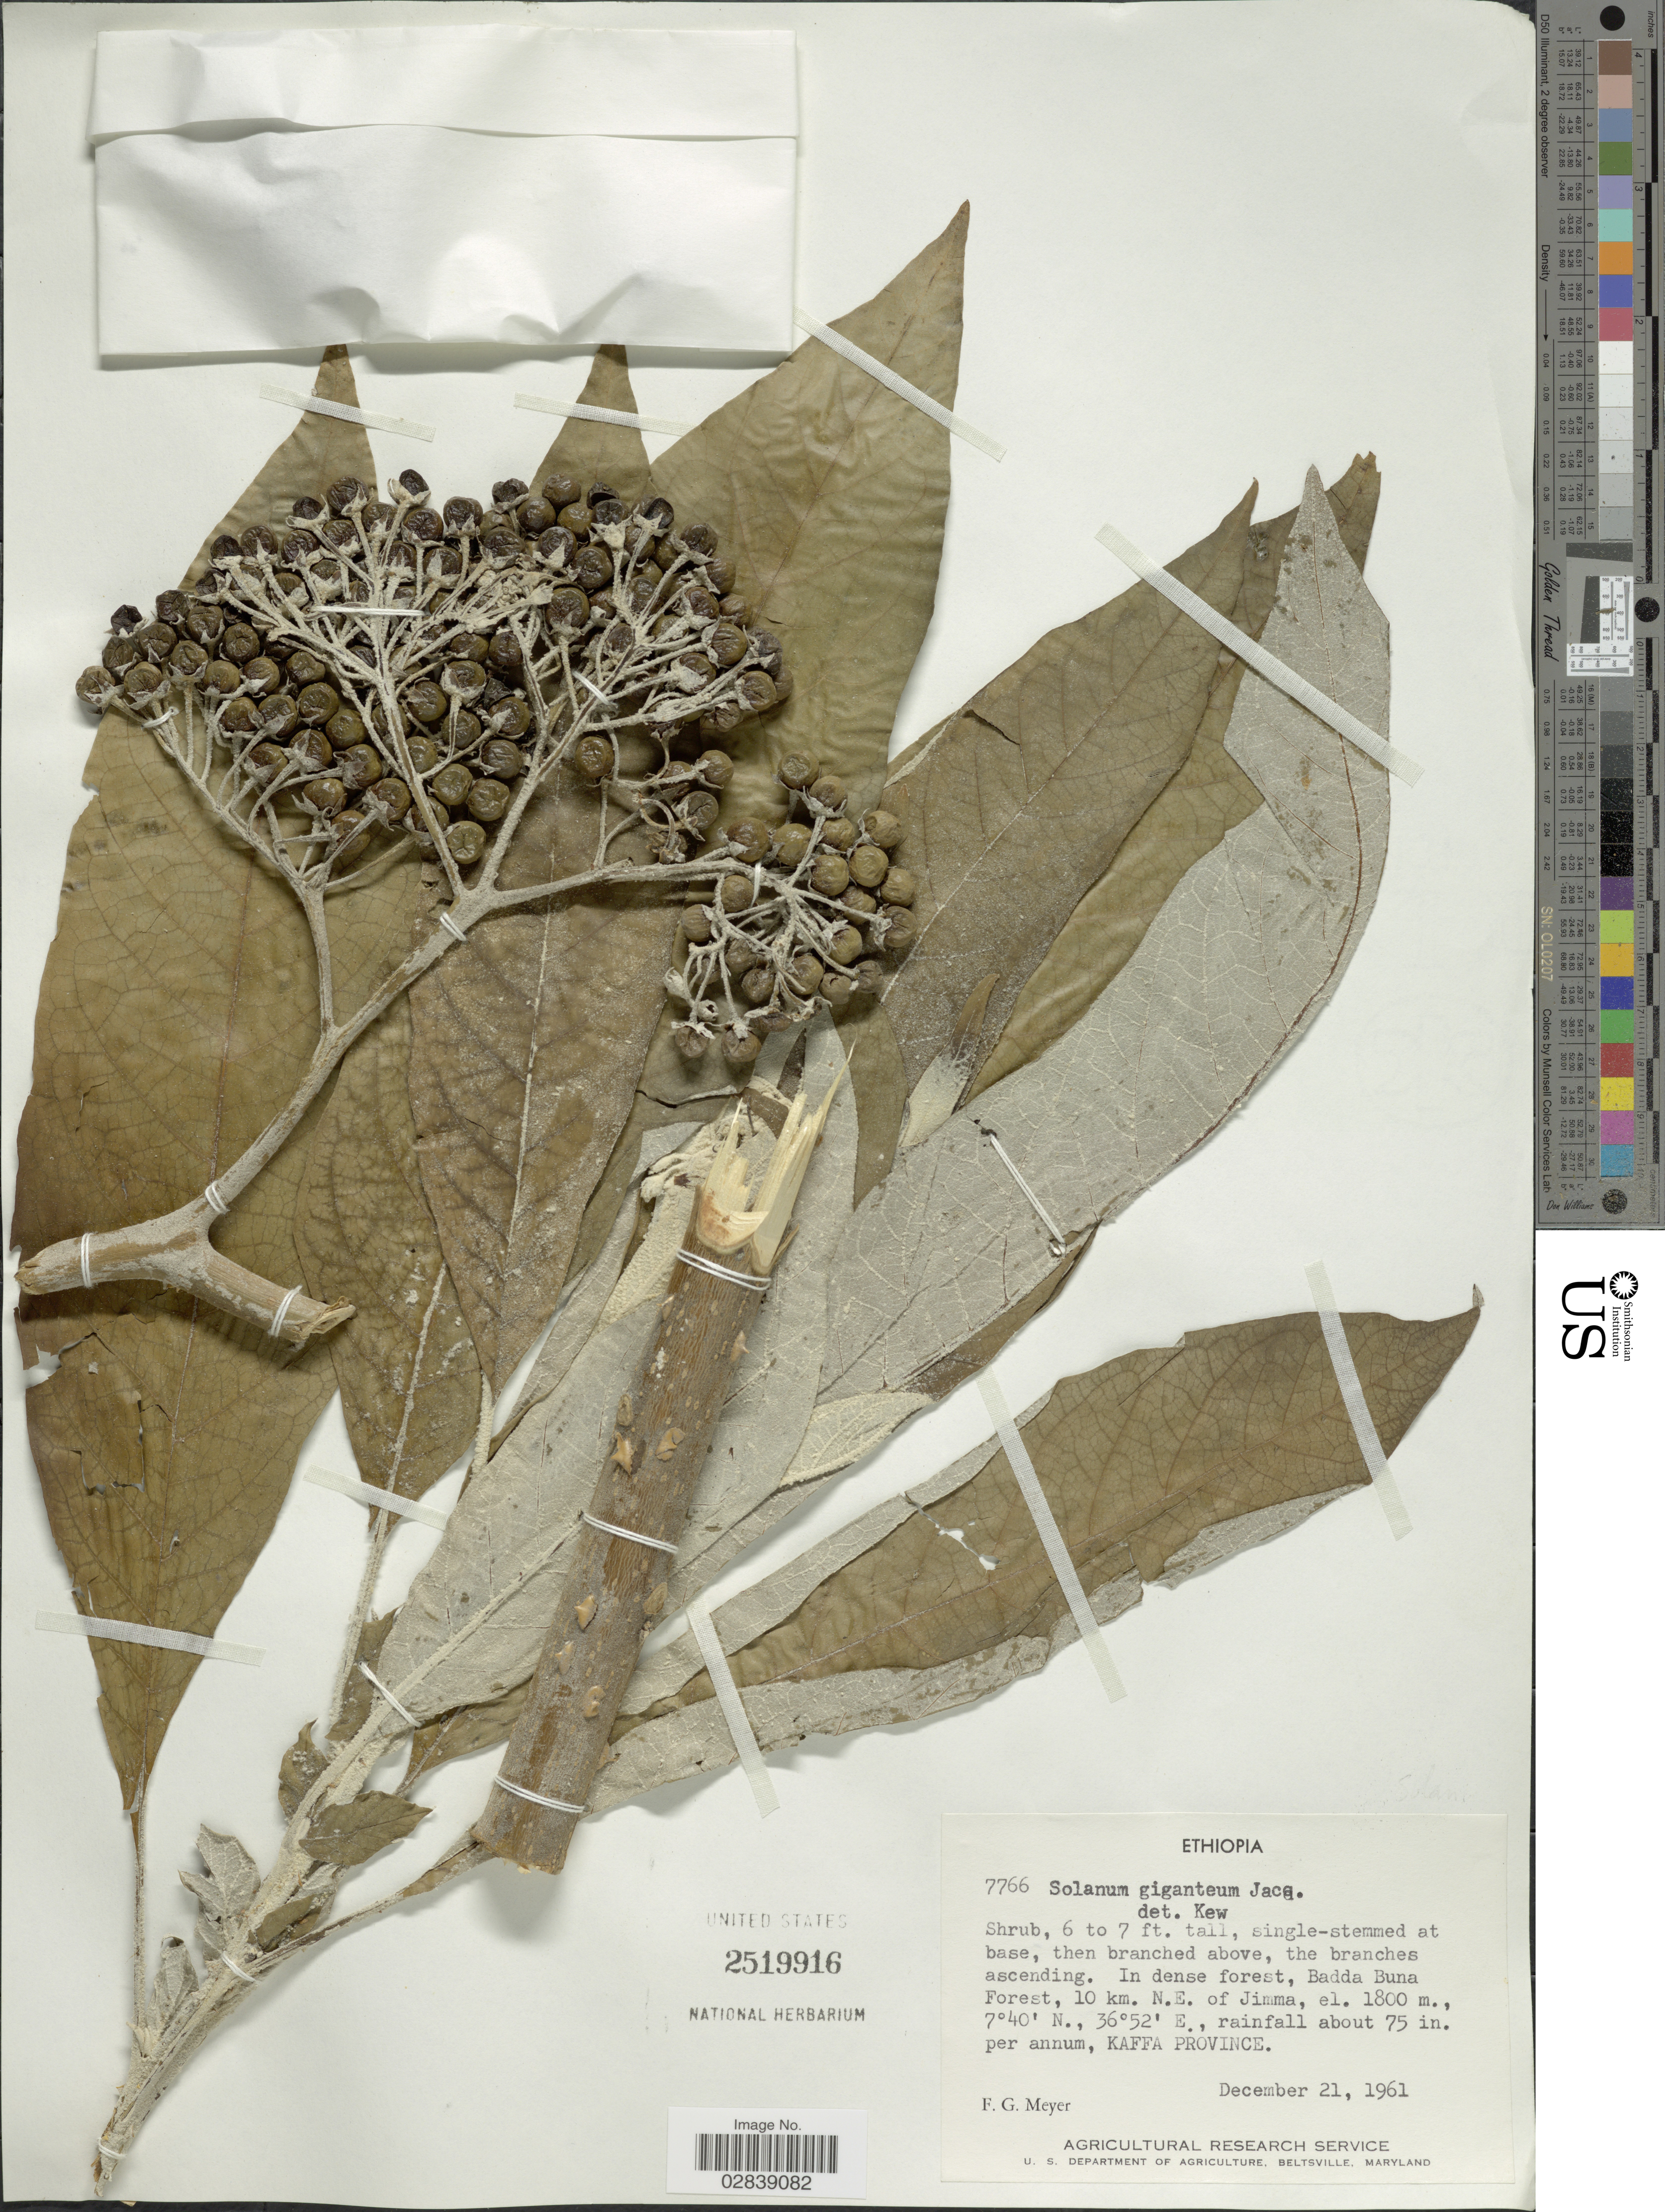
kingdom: Plantae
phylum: Tracheophyta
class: Magnoliopsida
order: Solanales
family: Solanaceae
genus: Solanum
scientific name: Solanum giganteum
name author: Jacq.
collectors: F. G. Meyer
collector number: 7766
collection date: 1961-12-21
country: Ethiopia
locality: In dense forest, Badda Buna Forest, 10 km. N.E. of Jimma, Kaffa Province.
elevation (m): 1800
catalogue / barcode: US 2519916